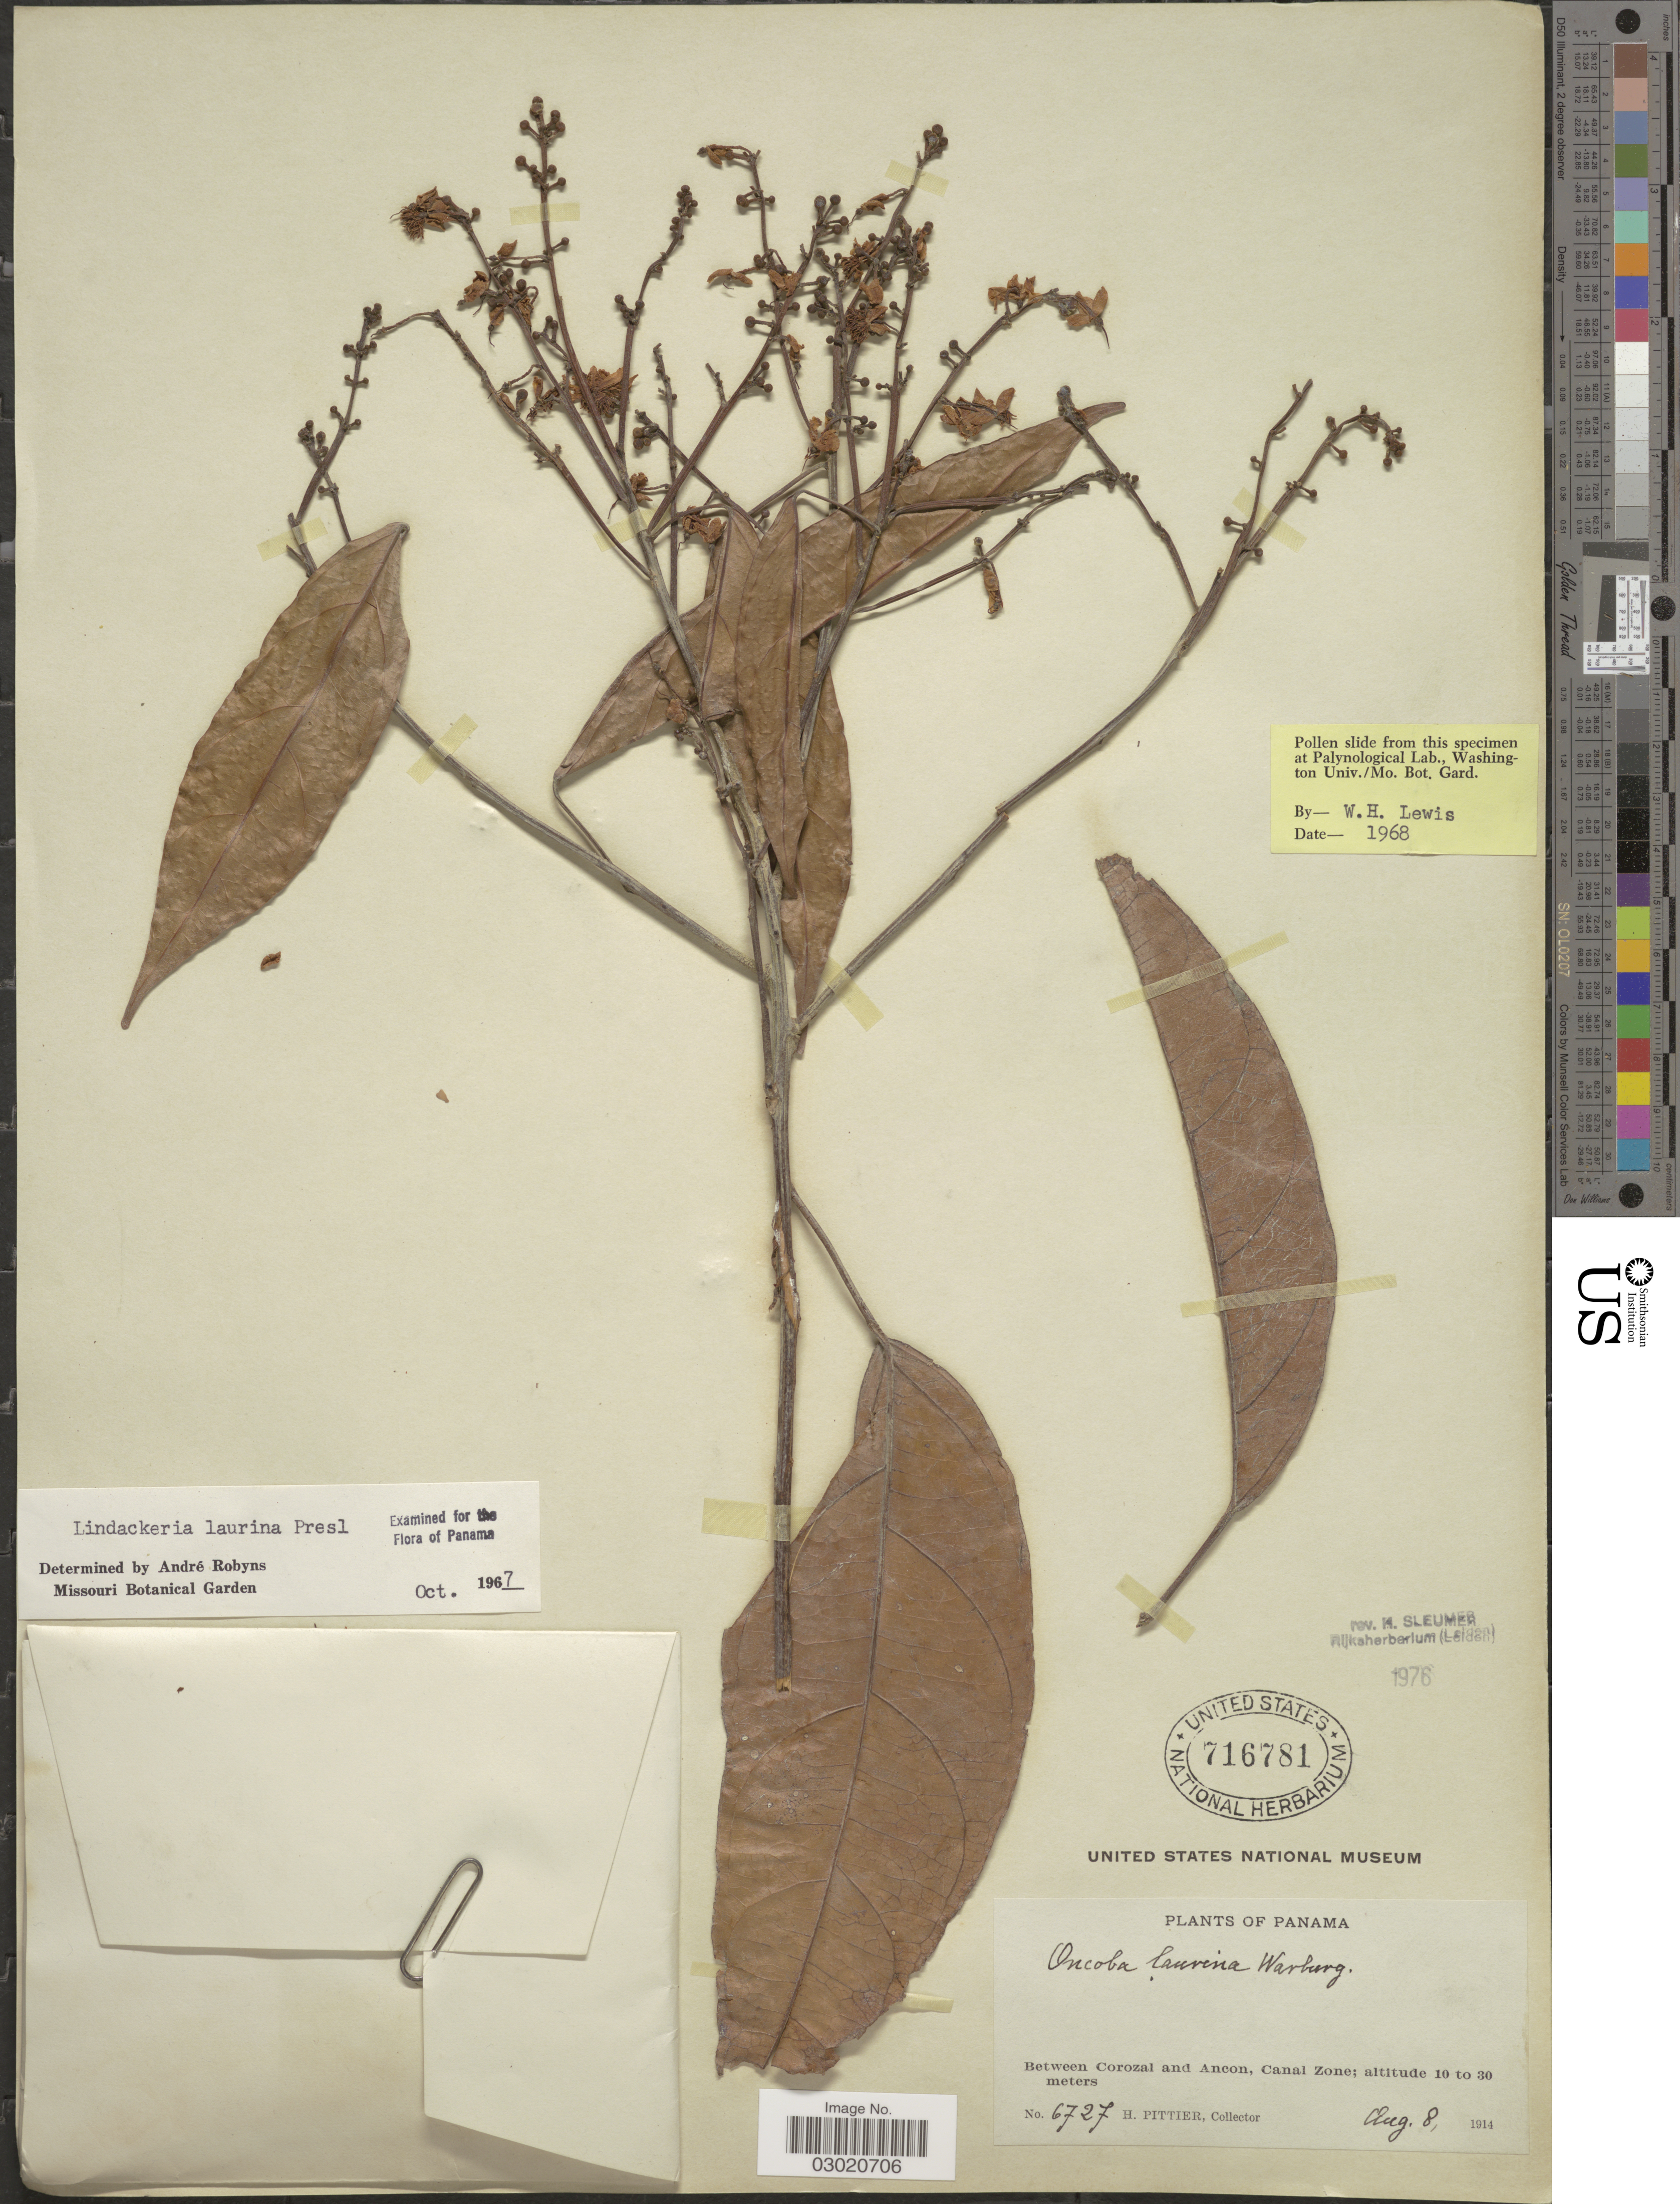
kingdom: Plantae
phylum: Tracheophyta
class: Magnoliopsida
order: Malpighiales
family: Achariaceae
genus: Lindackeria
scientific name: Lindackeria laurina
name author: C. Presl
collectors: H. F. Pittier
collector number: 6727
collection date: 1914-08-08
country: Panama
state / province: Colón / Panamá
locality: Between Corozal and Ancon, Canal Zone.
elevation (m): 10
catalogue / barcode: US 716781